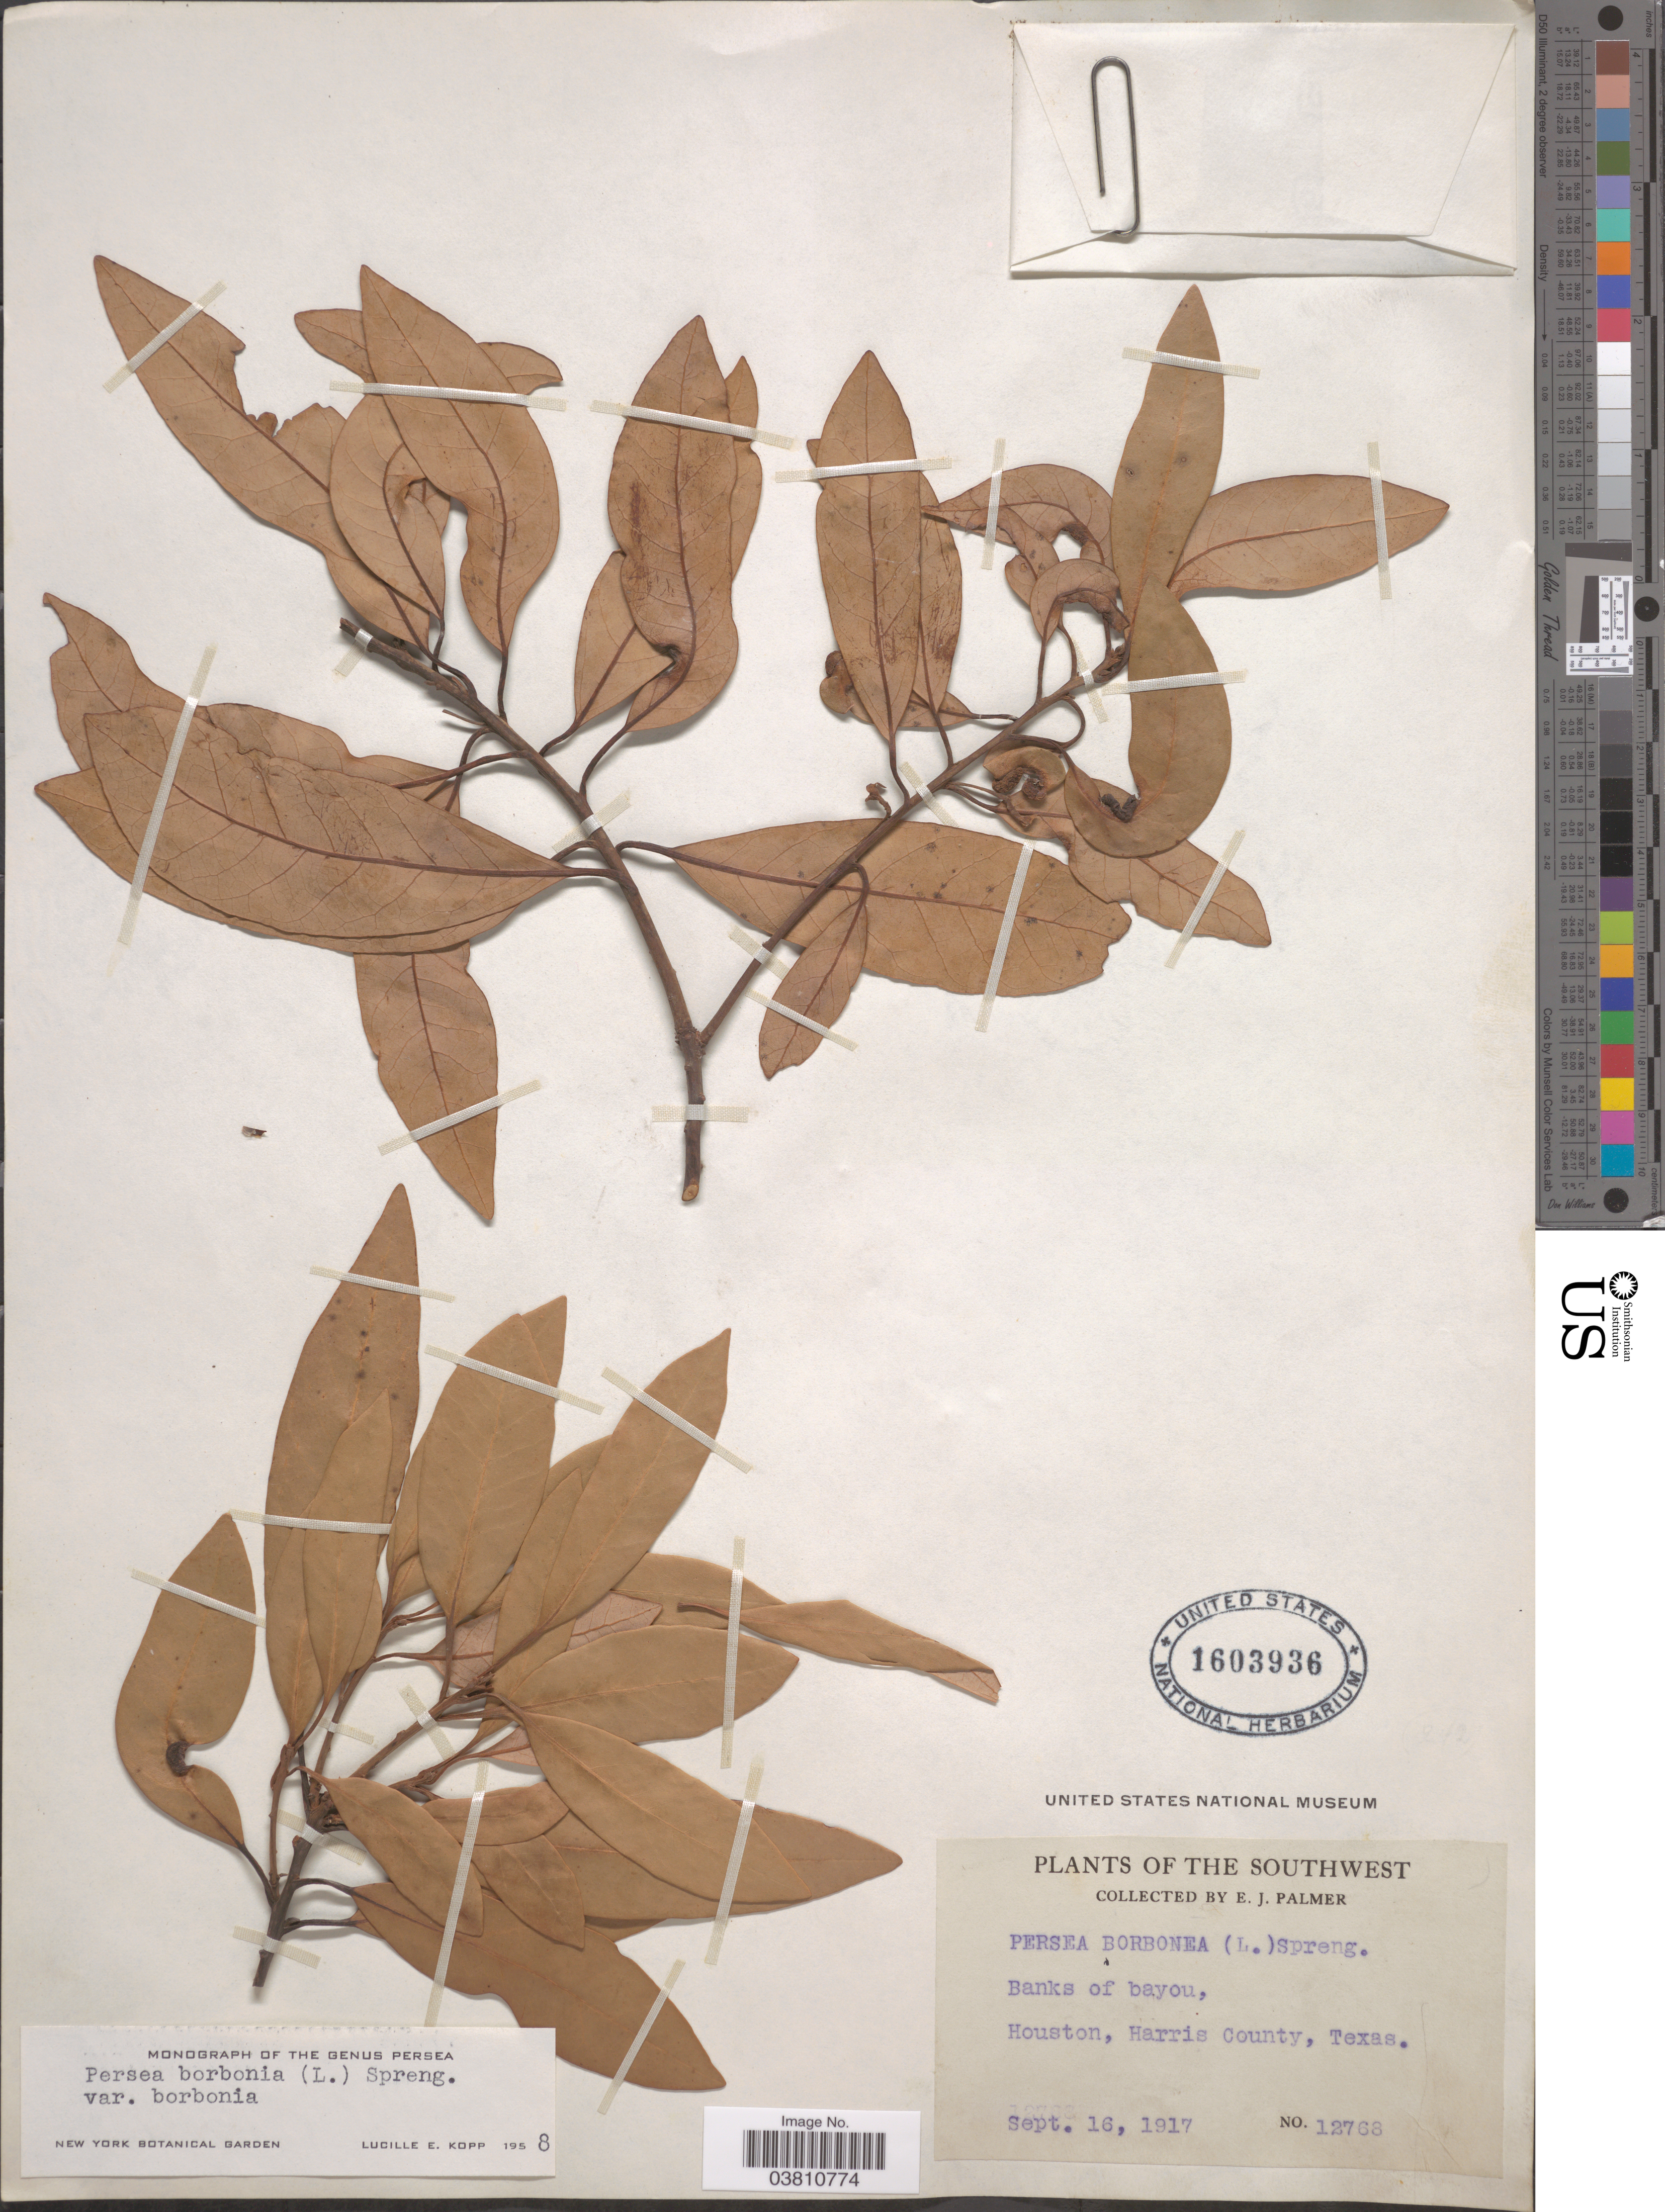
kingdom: Plantae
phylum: Tracheophyta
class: Magnoliopsida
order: Laurales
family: Lauraceae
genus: Persea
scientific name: Persea borbonia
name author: (L.) Spreng.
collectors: E. J. Palmer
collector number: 12768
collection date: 1917-09-16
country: United States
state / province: Texas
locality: The Southwest. Banks of bayou, Houston, Harris County.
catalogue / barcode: US 1603936